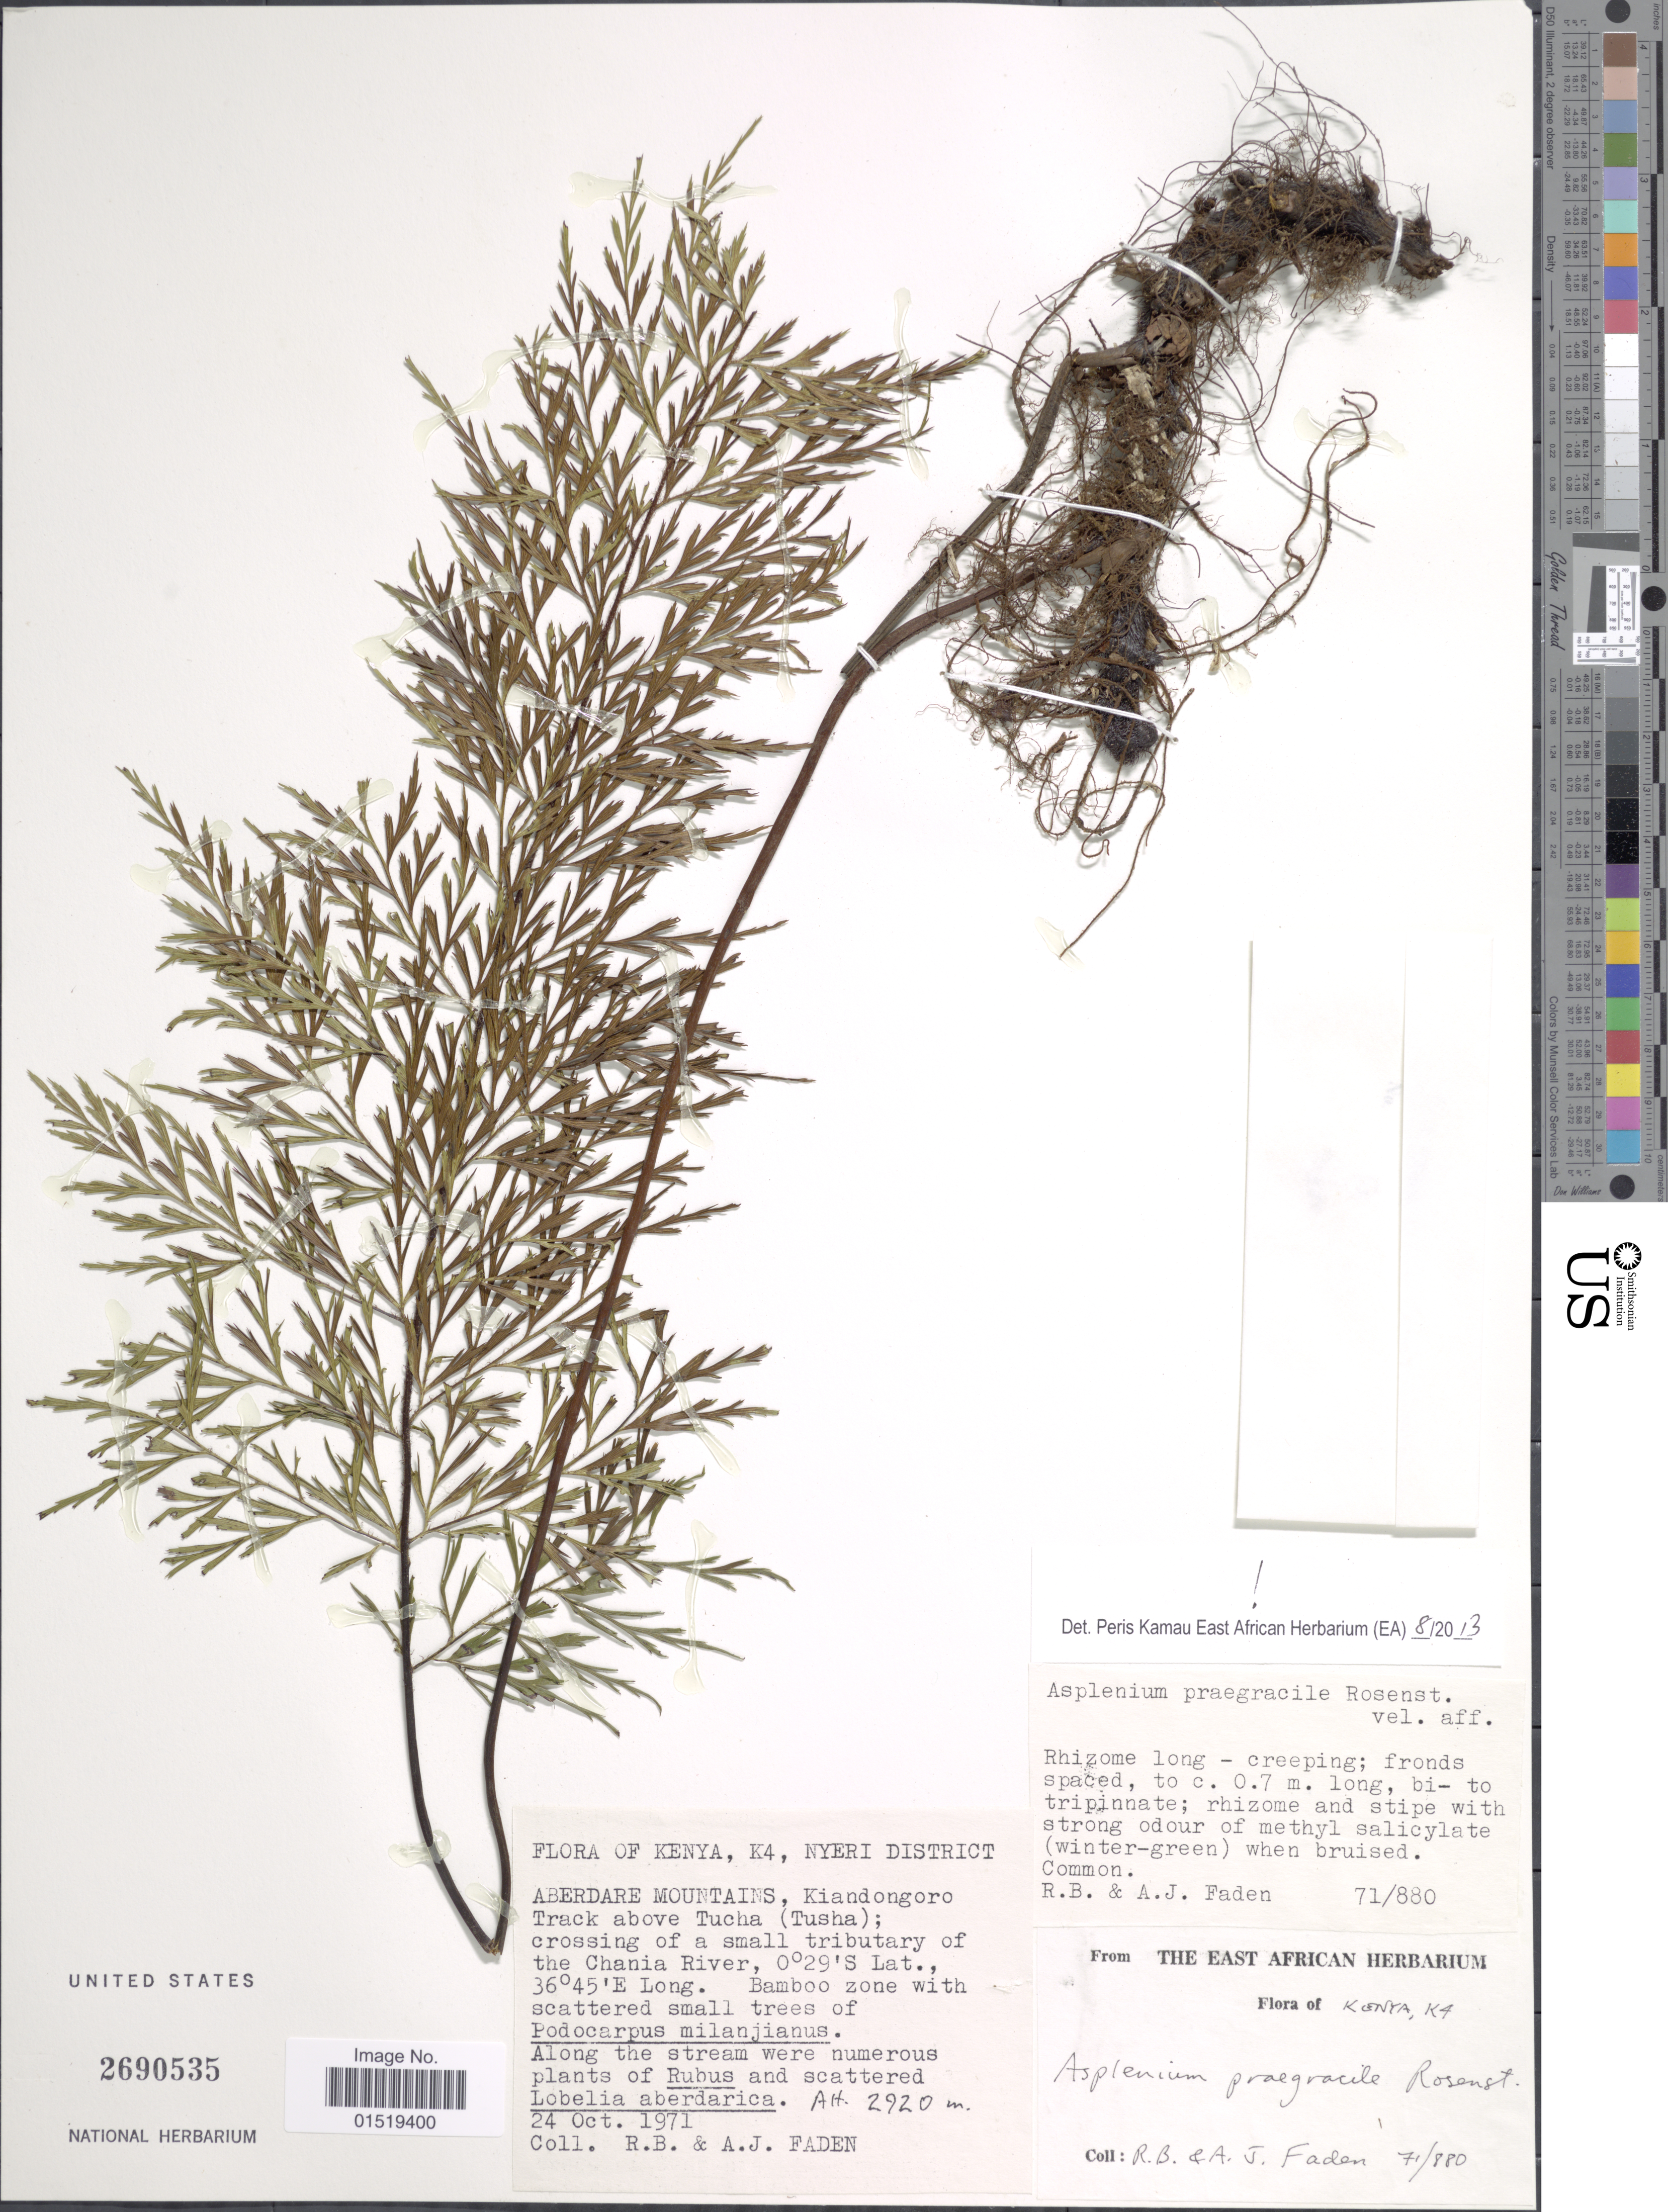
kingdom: Plantae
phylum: Tracheophyta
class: Polypodiopsida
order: Polypodiales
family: Aspleniaceae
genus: Asplenium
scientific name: Asplenium praegracile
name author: Rosenst.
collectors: R. B. Faden & A. J. Faden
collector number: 71/880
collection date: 1971-10-24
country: Kenya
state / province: Nyeri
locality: K4, Nyeri District. Aberdare Mountains, Kiandongoro Track above Tucha (Tusha); crossing of a small tributary of the Chania River.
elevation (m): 2920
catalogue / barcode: US 2690535